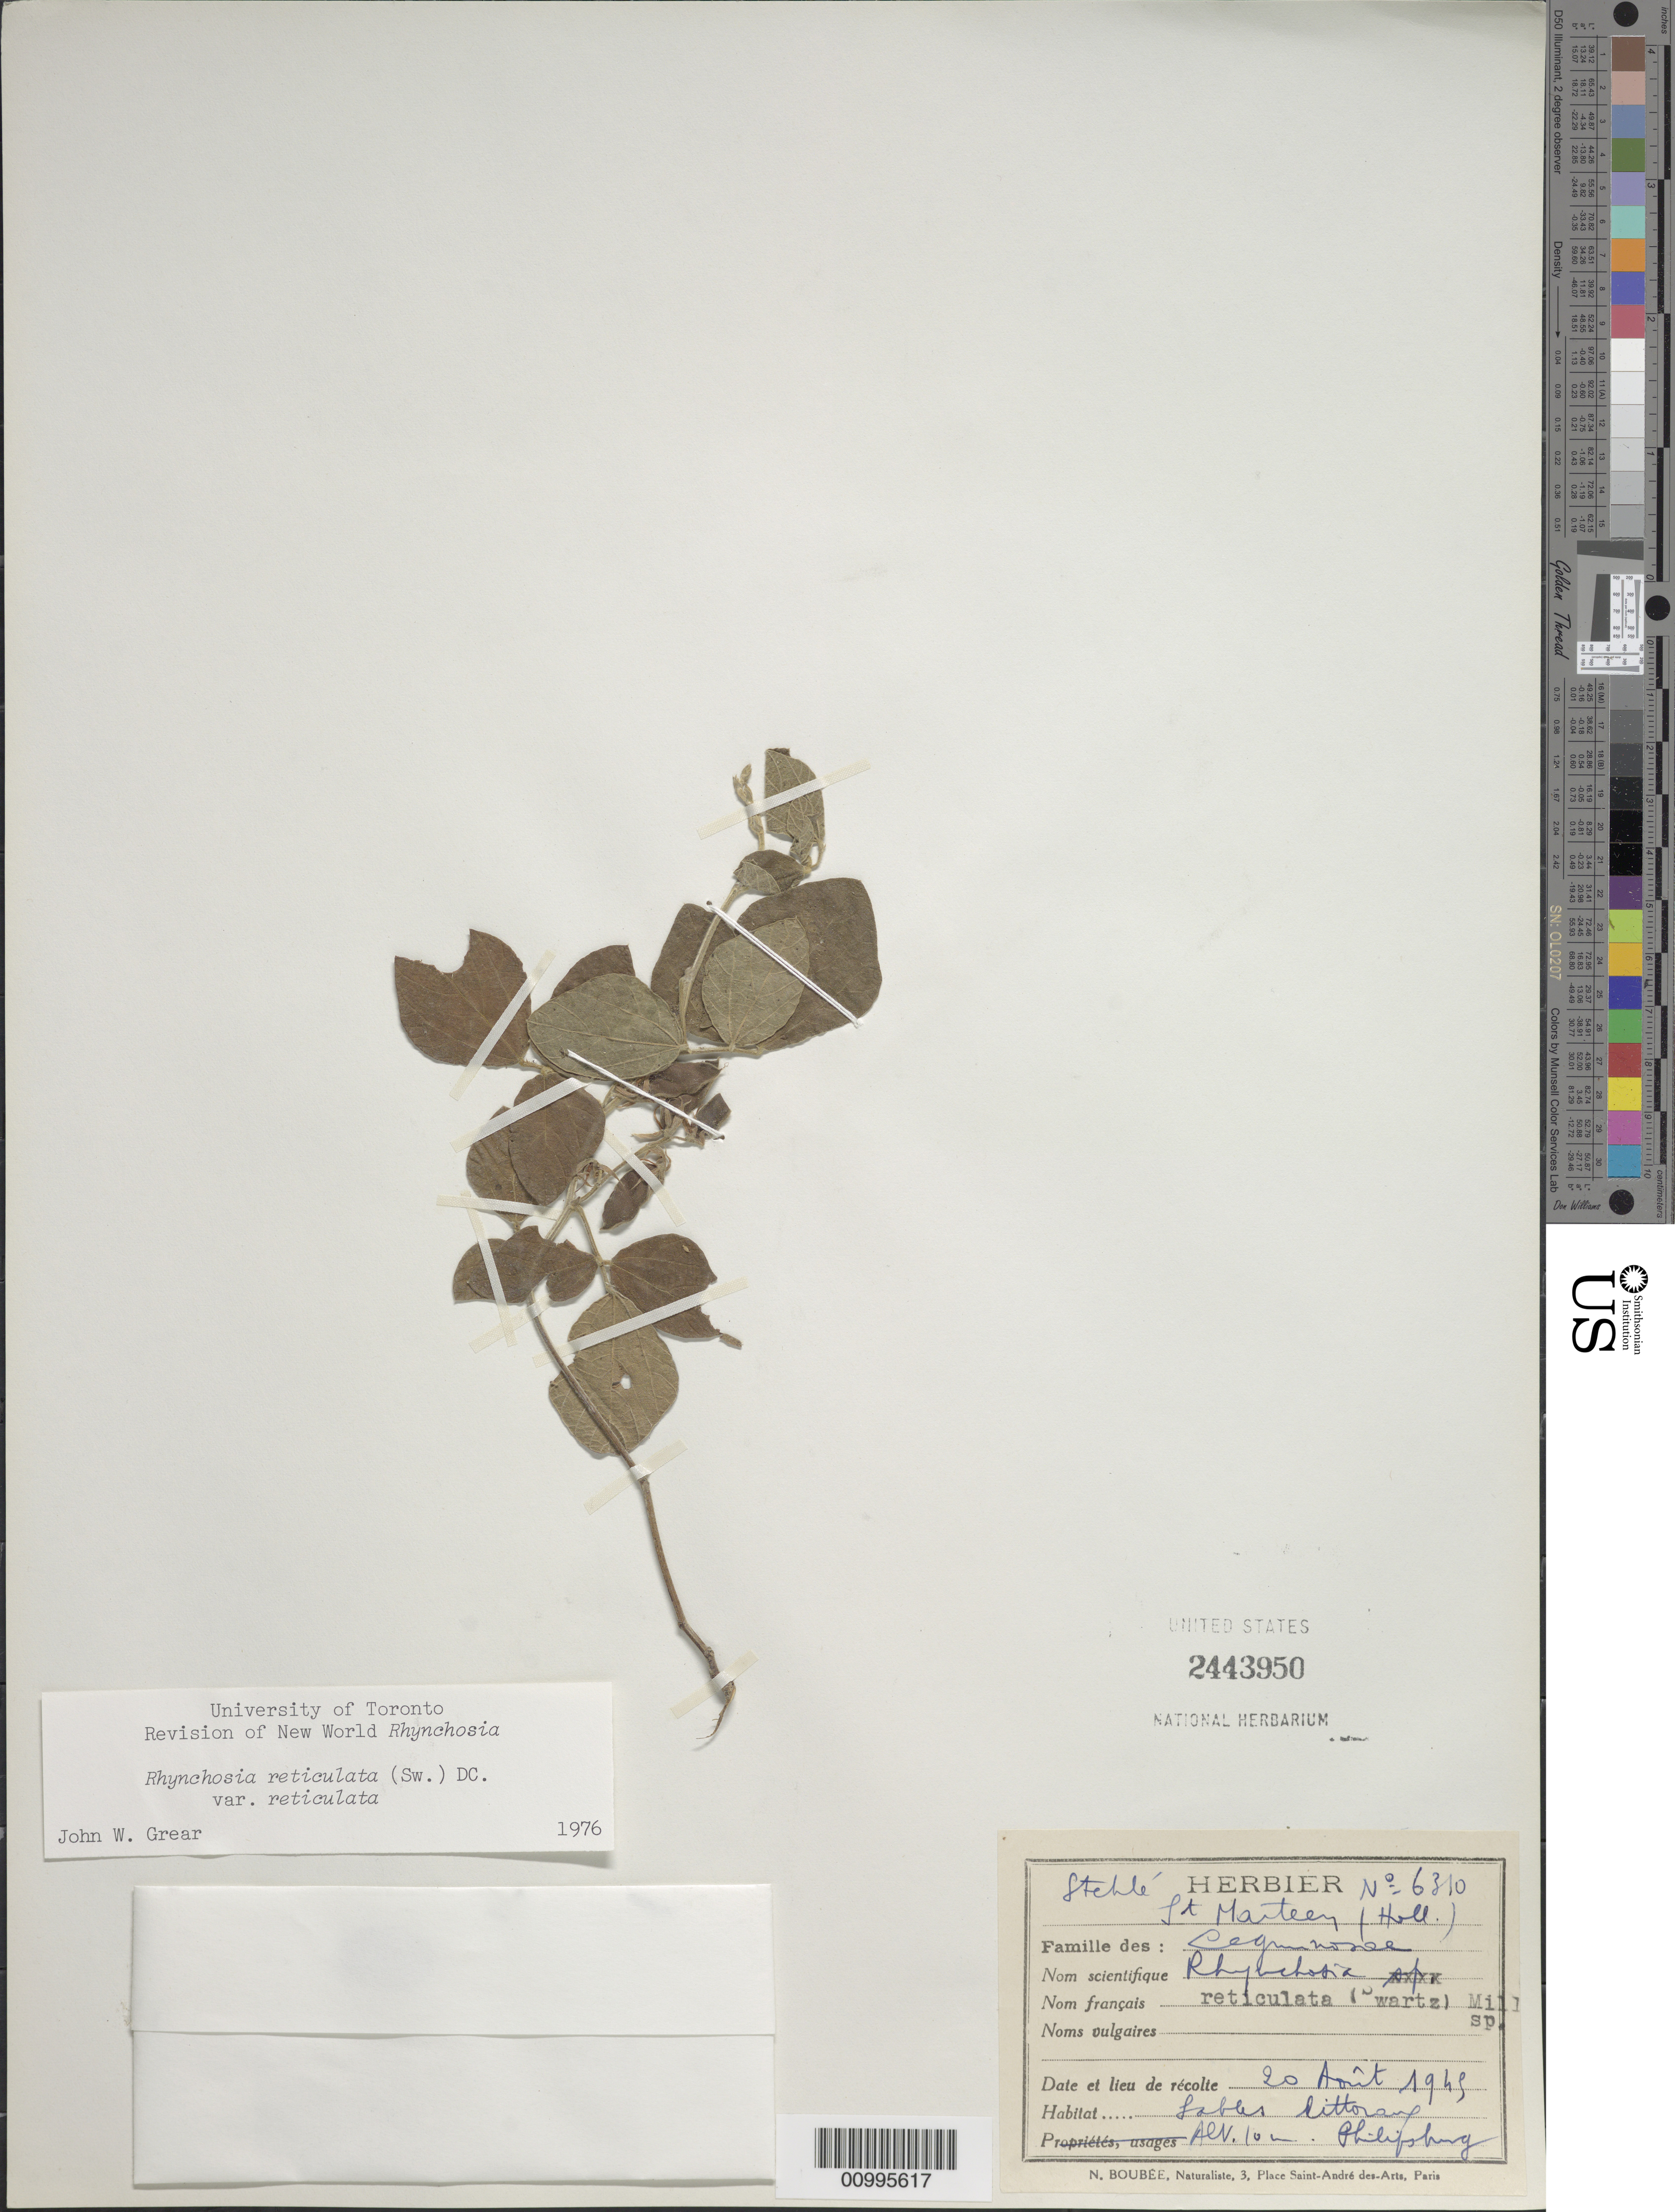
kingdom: Plantae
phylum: Tracheophyta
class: Magnoliopsida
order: Fabales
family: Fabaceae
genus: Rhynchosia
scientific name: Rhynchosia reticulata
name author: (Sw.) DC.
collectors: H. Stehlé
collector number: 6310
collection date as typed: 20 Aug 1945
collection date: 1945-08-20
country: Sint Maartin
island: Sint Maarten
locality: Philipsburg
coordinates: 0 N, 0 E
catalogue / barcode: US 2443950